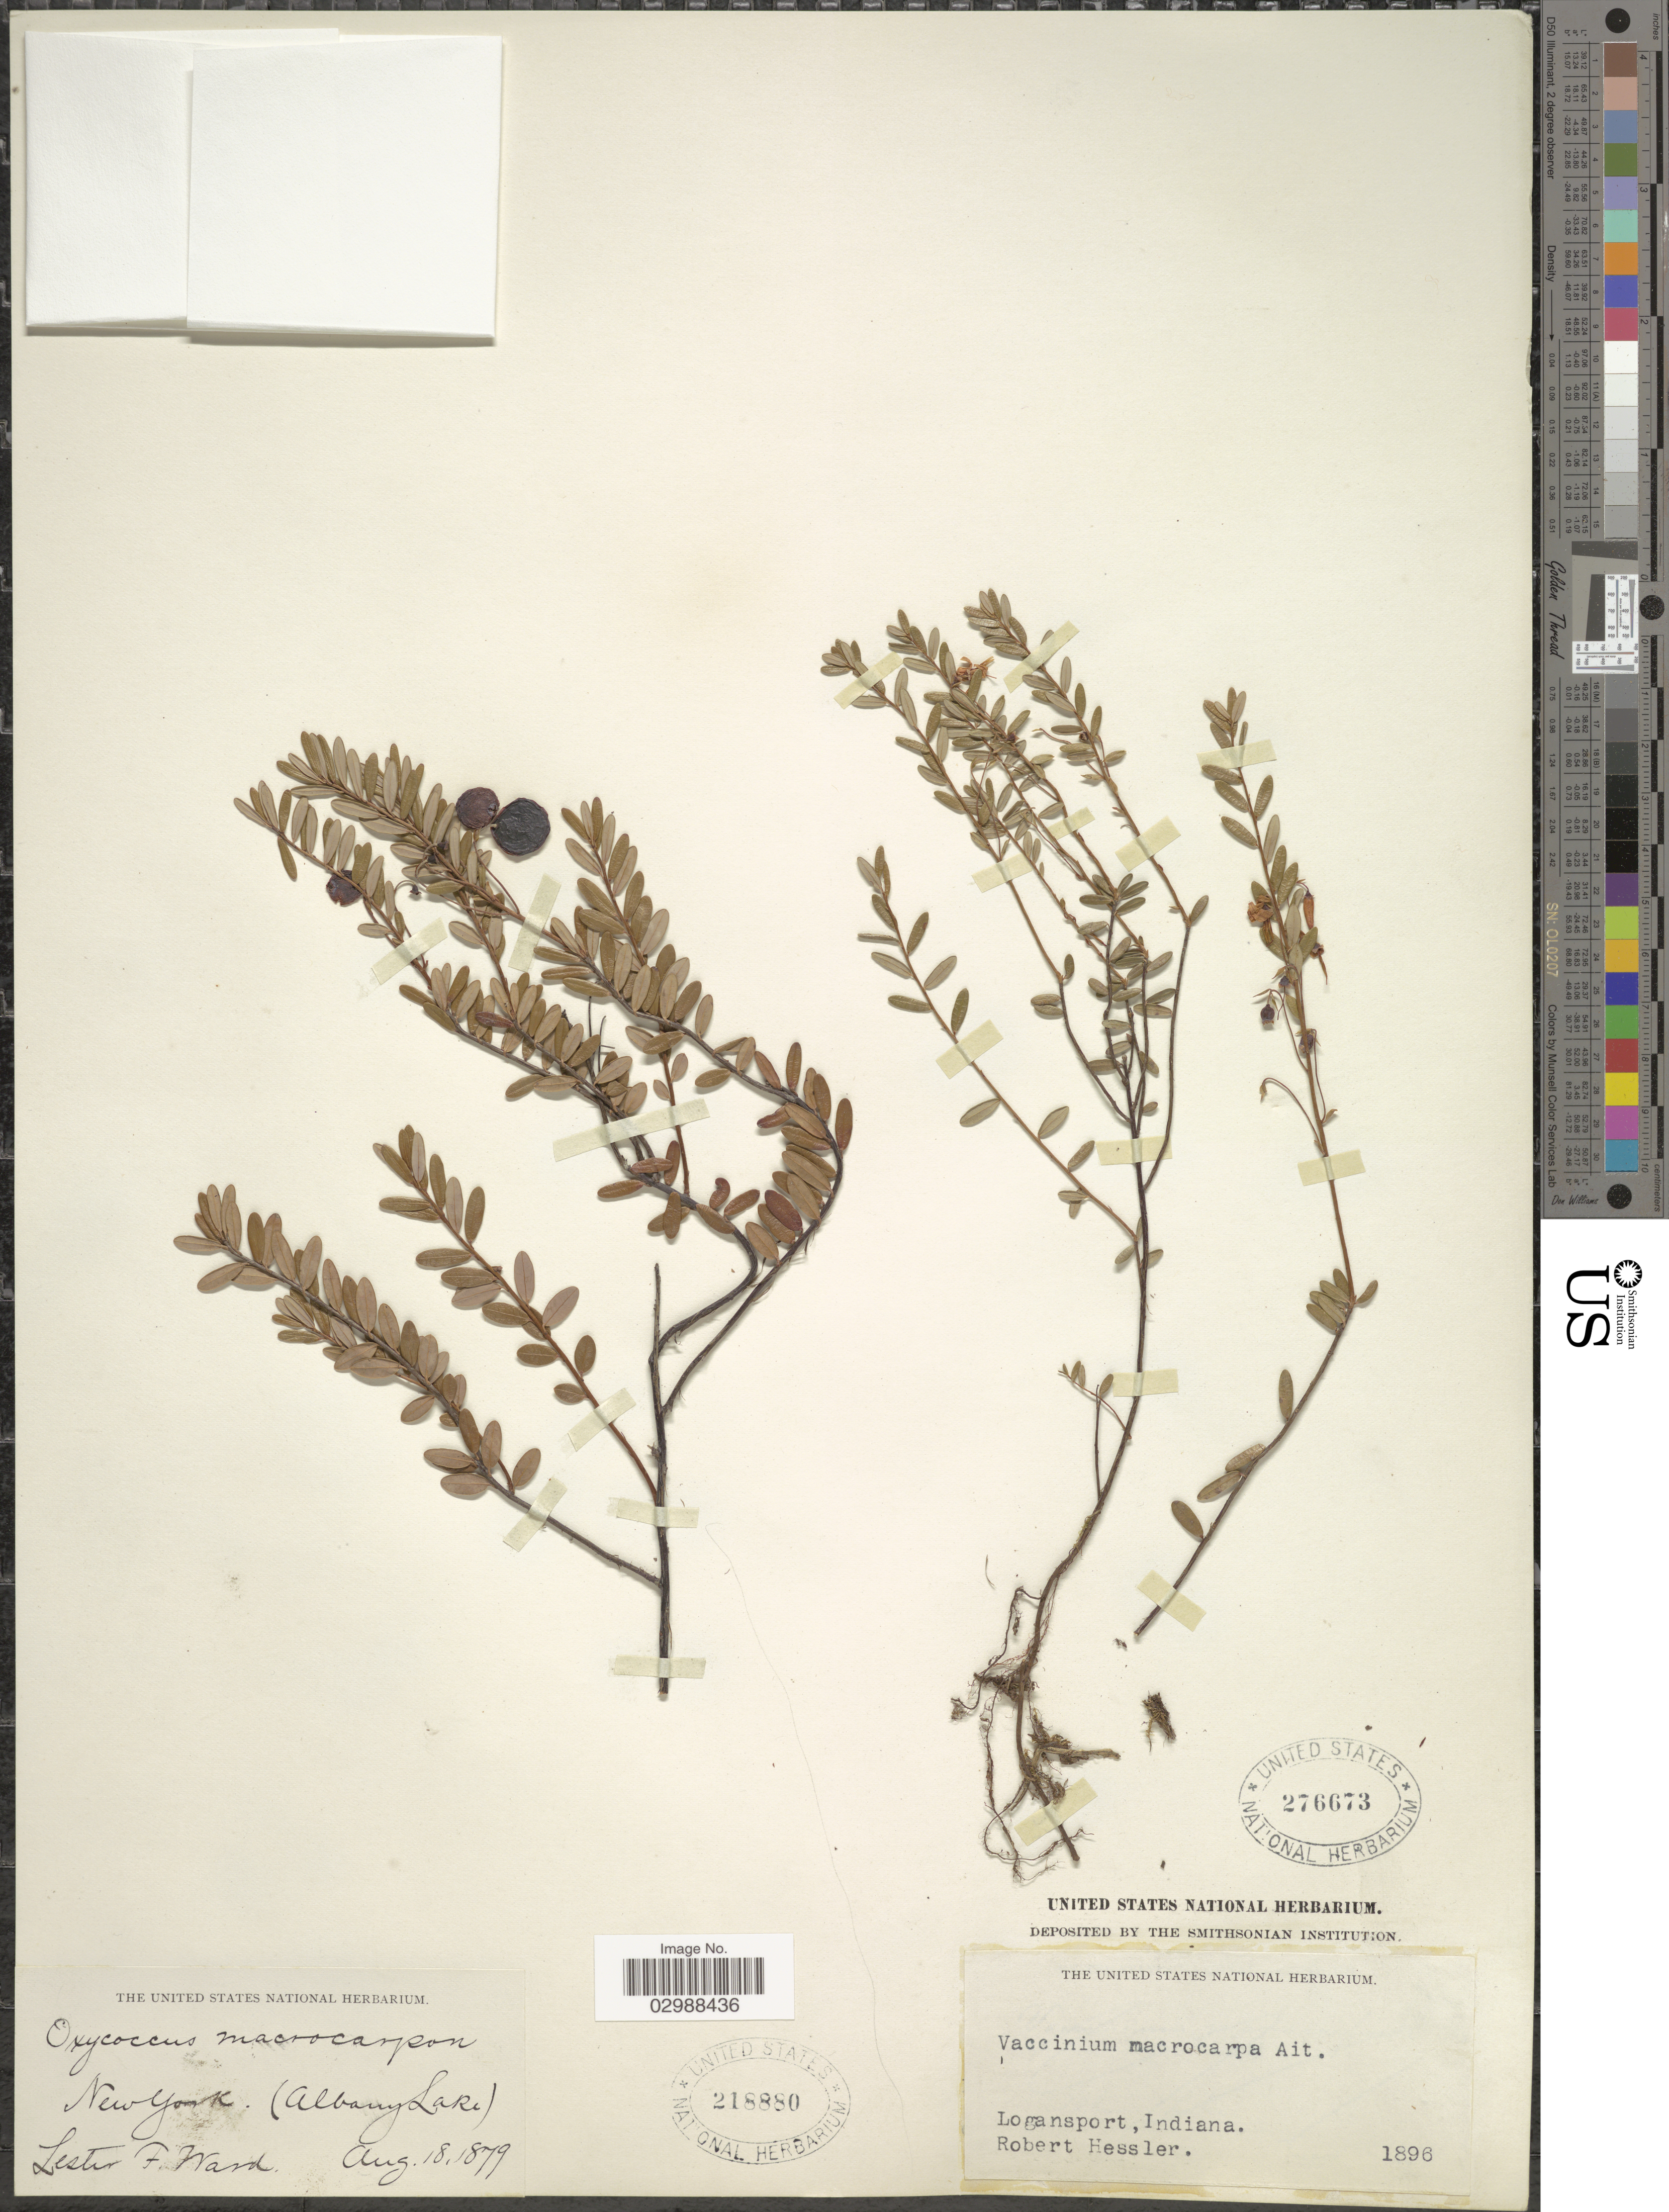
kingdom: Plantae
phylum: Tracheophyta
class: Magnoliopsida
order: Ericales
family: Ericaceae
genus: Vaccinium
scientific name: Vaccinium macrocarpon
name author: Aiton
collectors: R. Hessler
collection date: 1896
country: United States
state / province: Indiana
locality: Logansport.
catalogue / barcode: US 276673-2